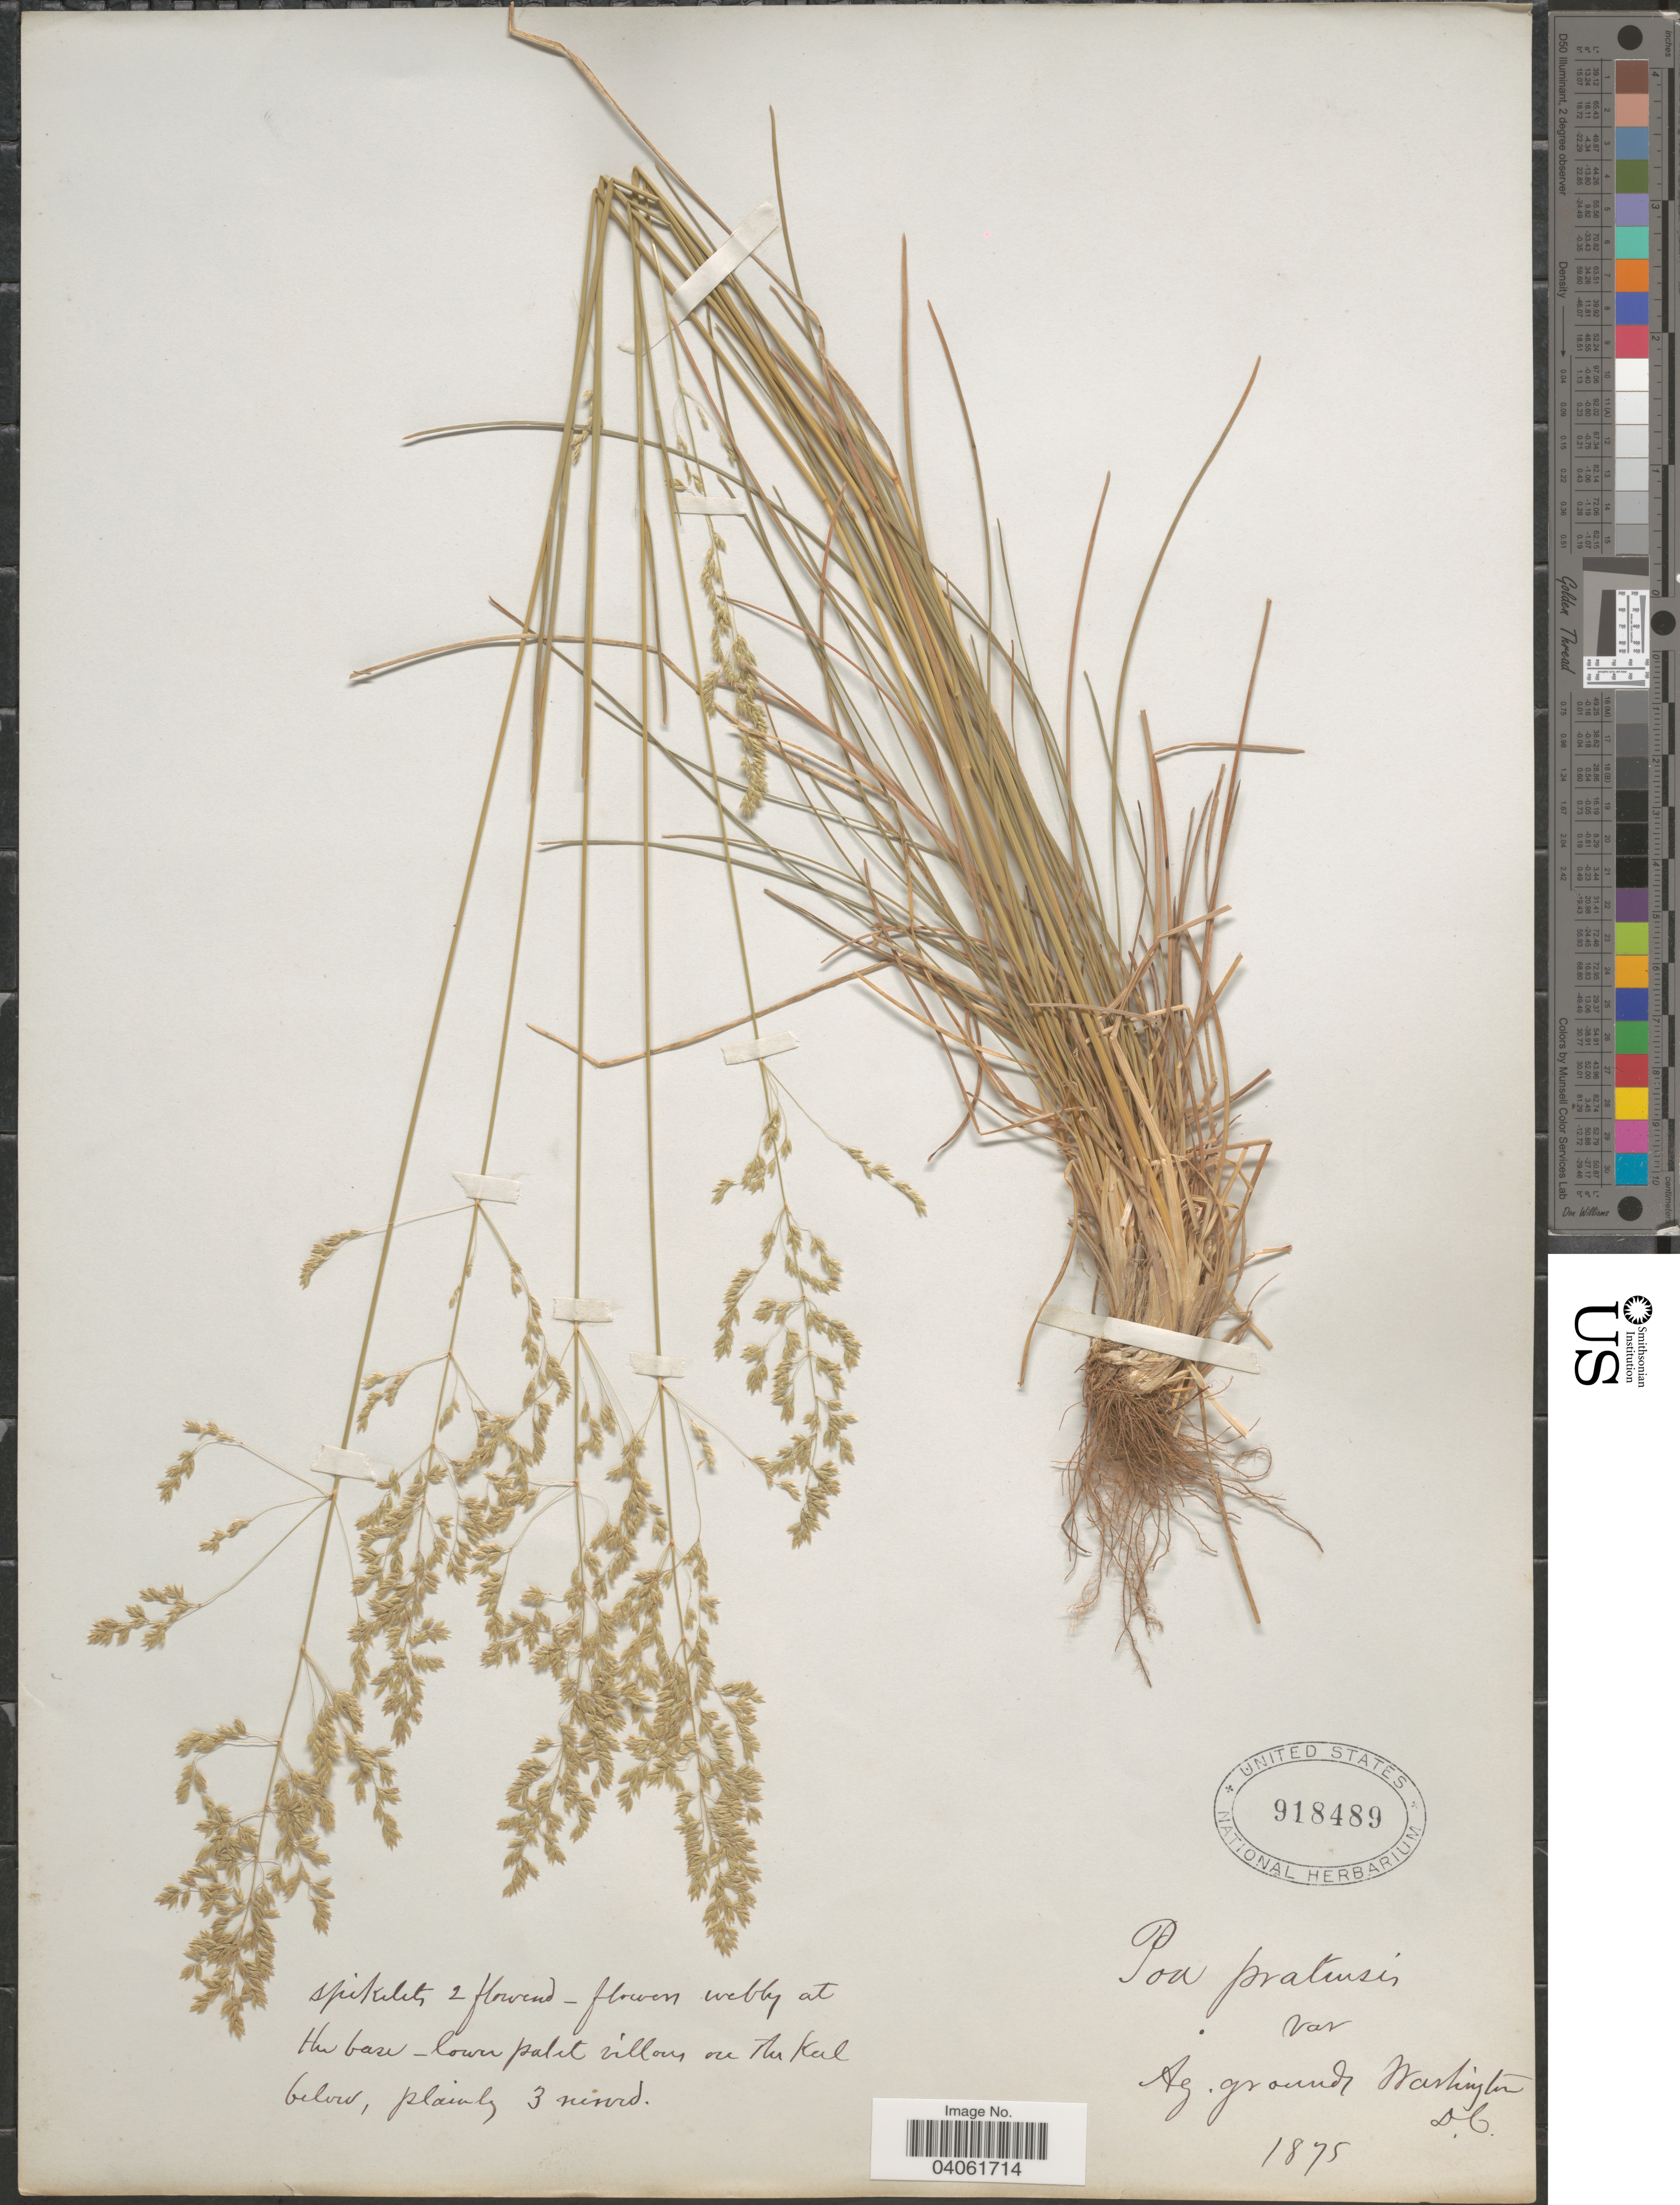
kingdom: Plantae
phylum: Tracheophyta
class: Liliopsida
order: Poales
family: Poaceae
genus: Poa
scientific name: Poa pratensis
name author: L.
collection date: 1875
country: United States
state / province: District of Columbia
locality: Ag. grounds Washington D.C.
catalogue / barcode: US 918489